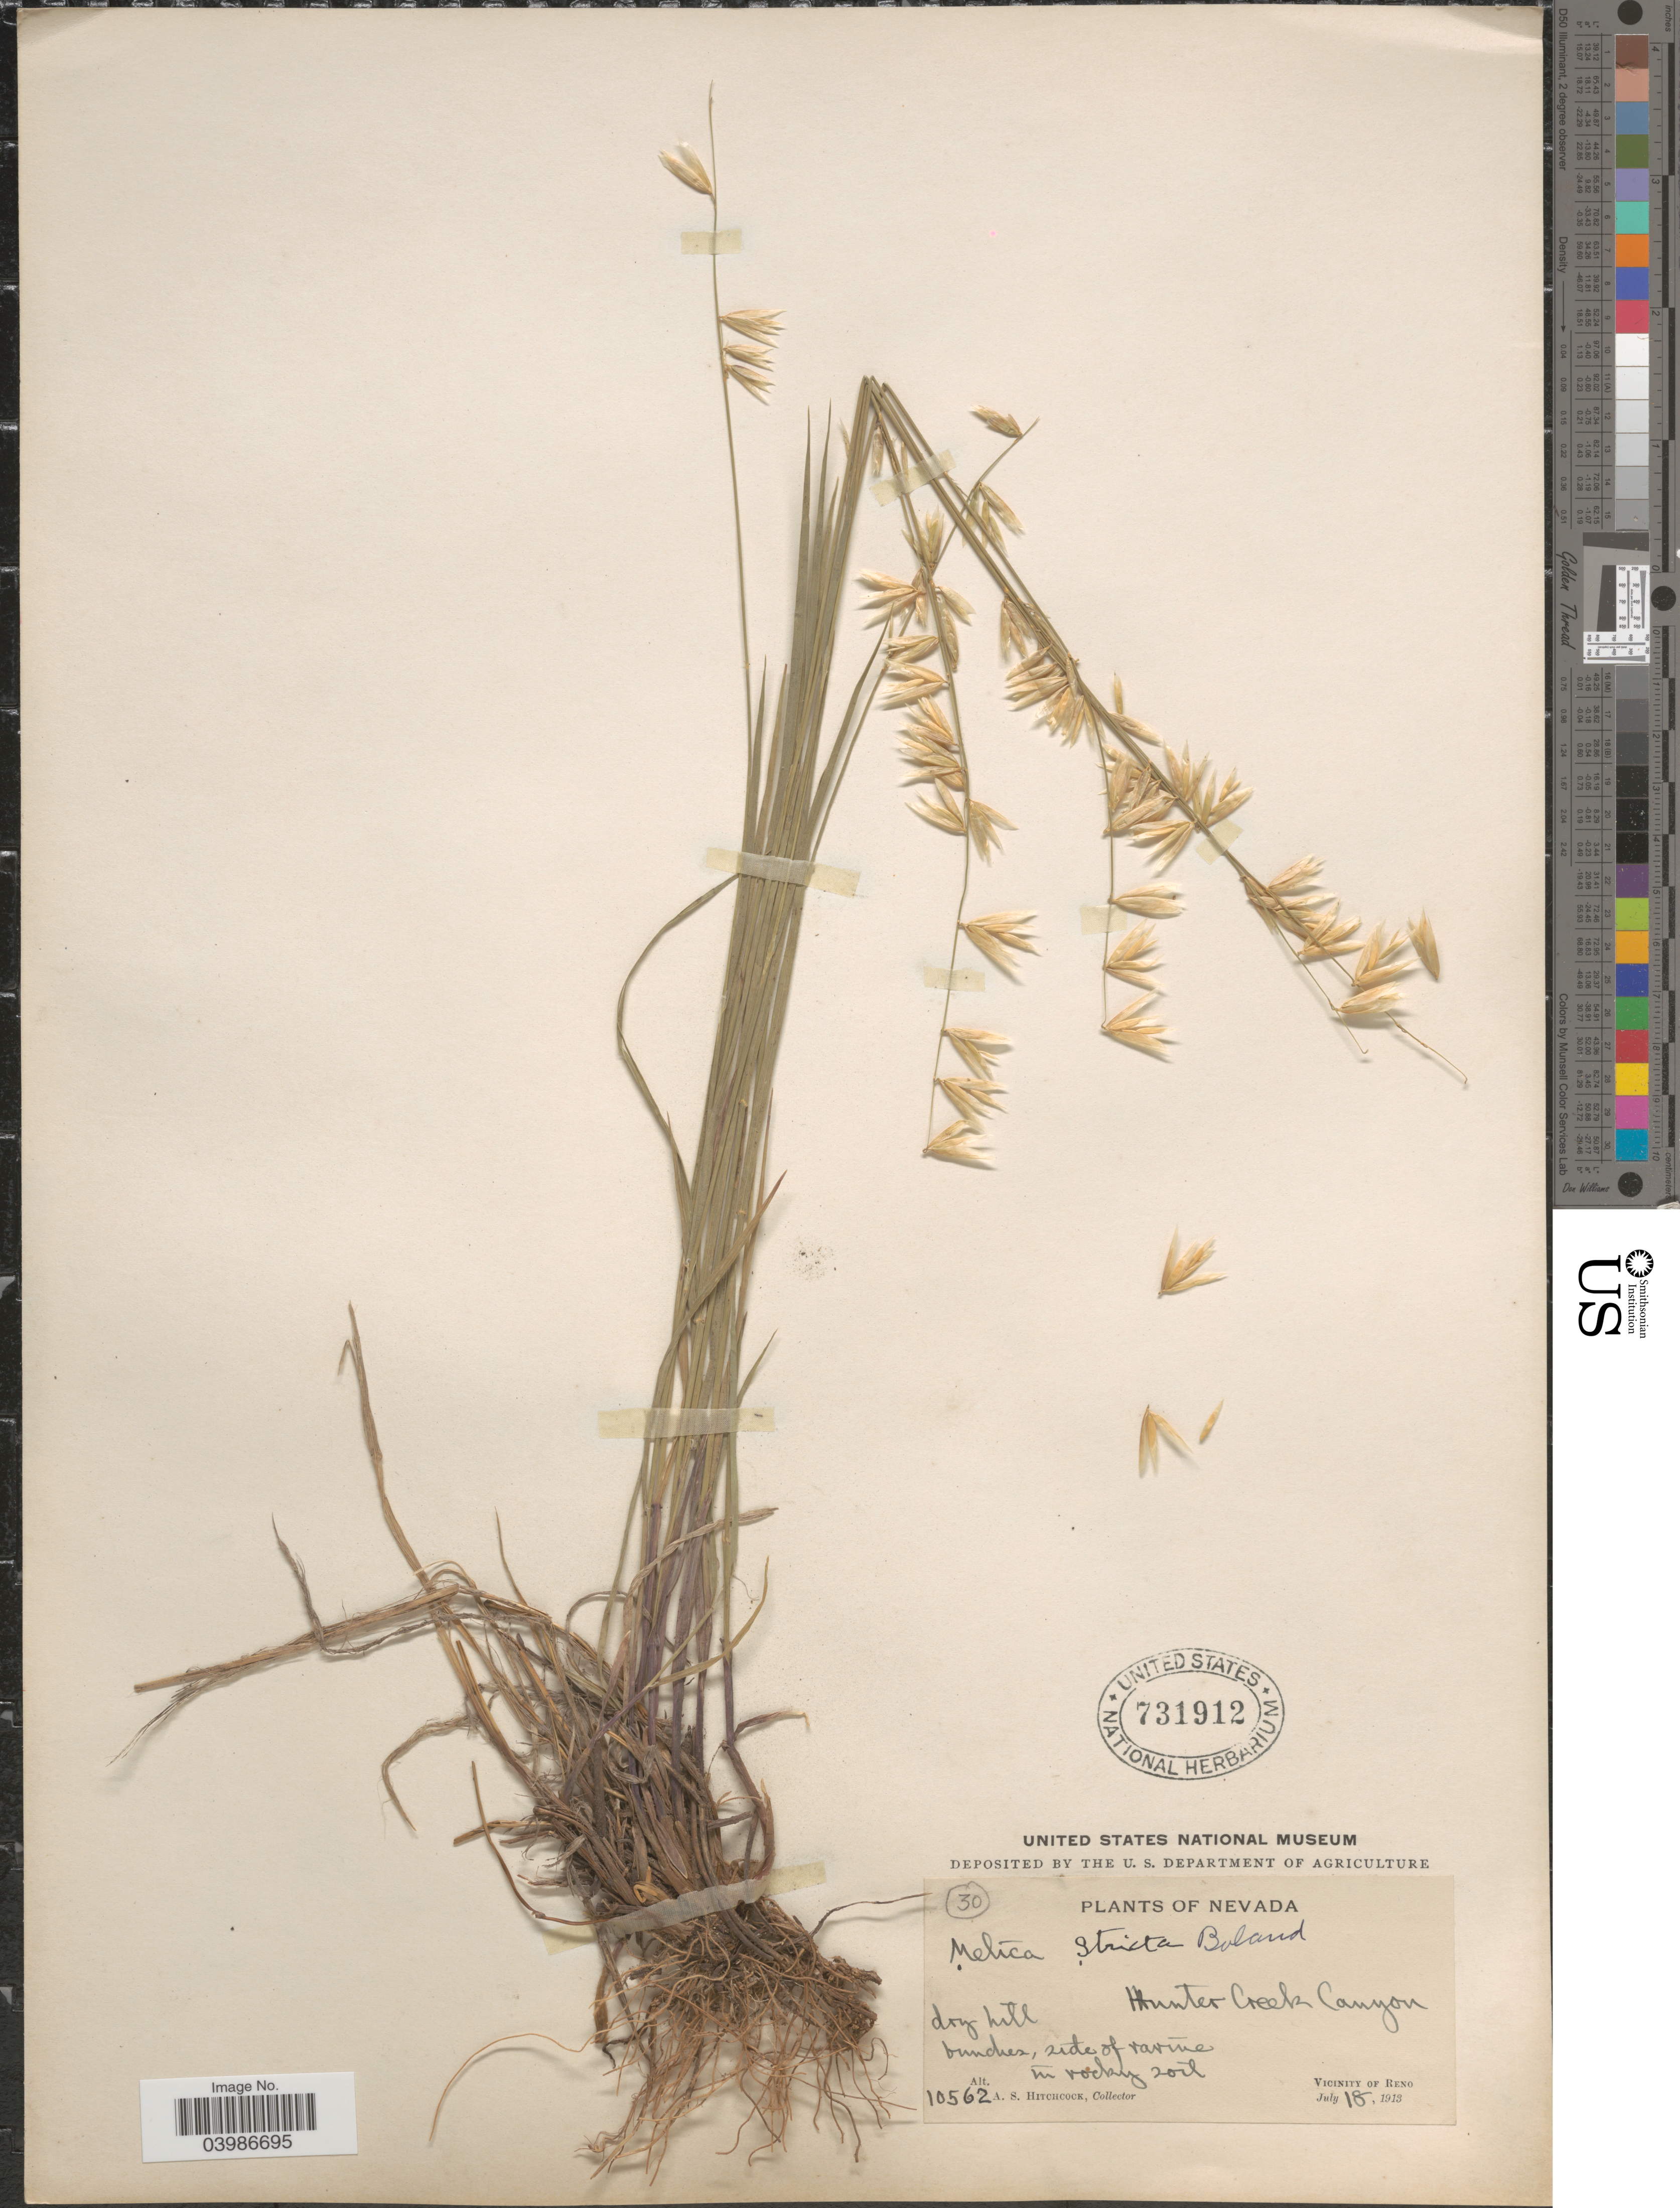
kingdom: Plantae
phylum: Tracheophyta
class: Liliopsida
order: Poales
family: Poaceae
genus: Melica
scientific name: Melica stricta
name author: Bol.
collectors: A. S. Hitchcock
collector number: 10562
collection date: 1913-07-18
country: United States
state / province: Nevada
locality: Hunter Creek Canyon. Vicinity of Reno.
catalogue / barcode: US 731912